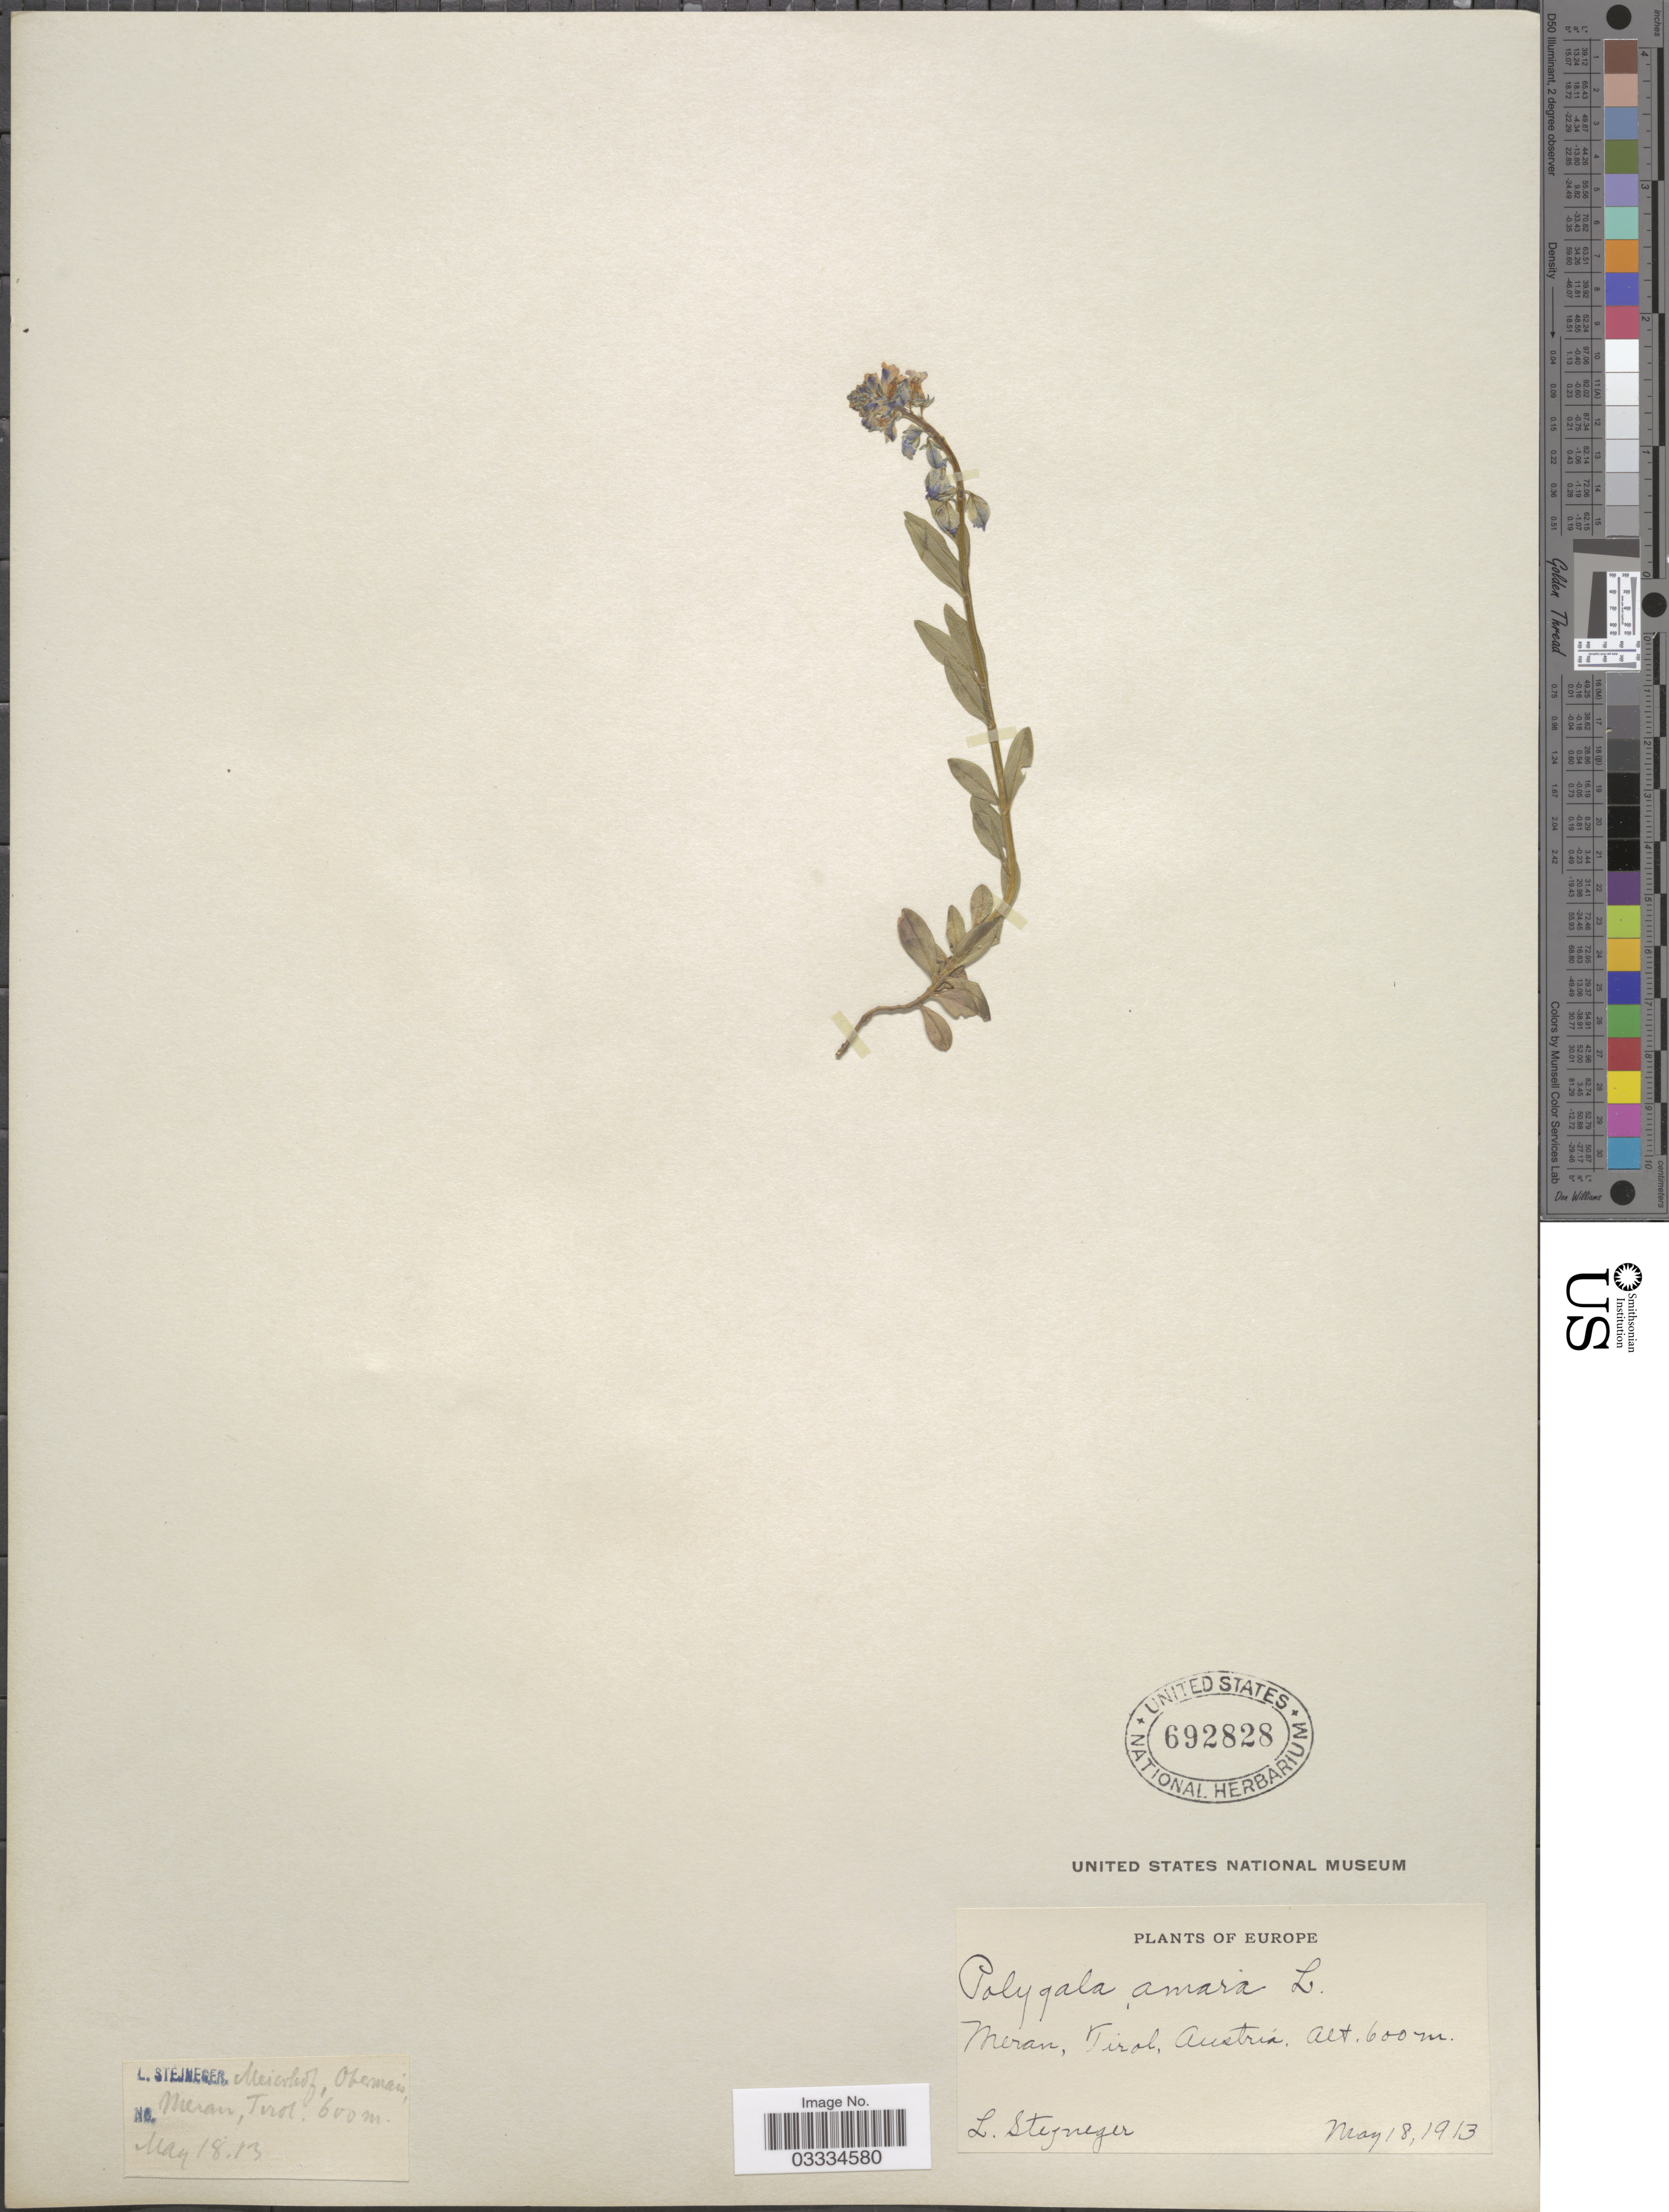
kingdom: Plantae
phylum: Tracheophyta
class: Magnoliopsida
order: Fabales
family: Polygalaceae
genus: Polygala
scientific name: Polygala amara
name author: L.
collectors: L. Stegneger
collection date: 1913-05-18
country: Austria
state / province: Tirol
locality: Meran.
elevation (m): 600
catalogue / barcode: US 692828